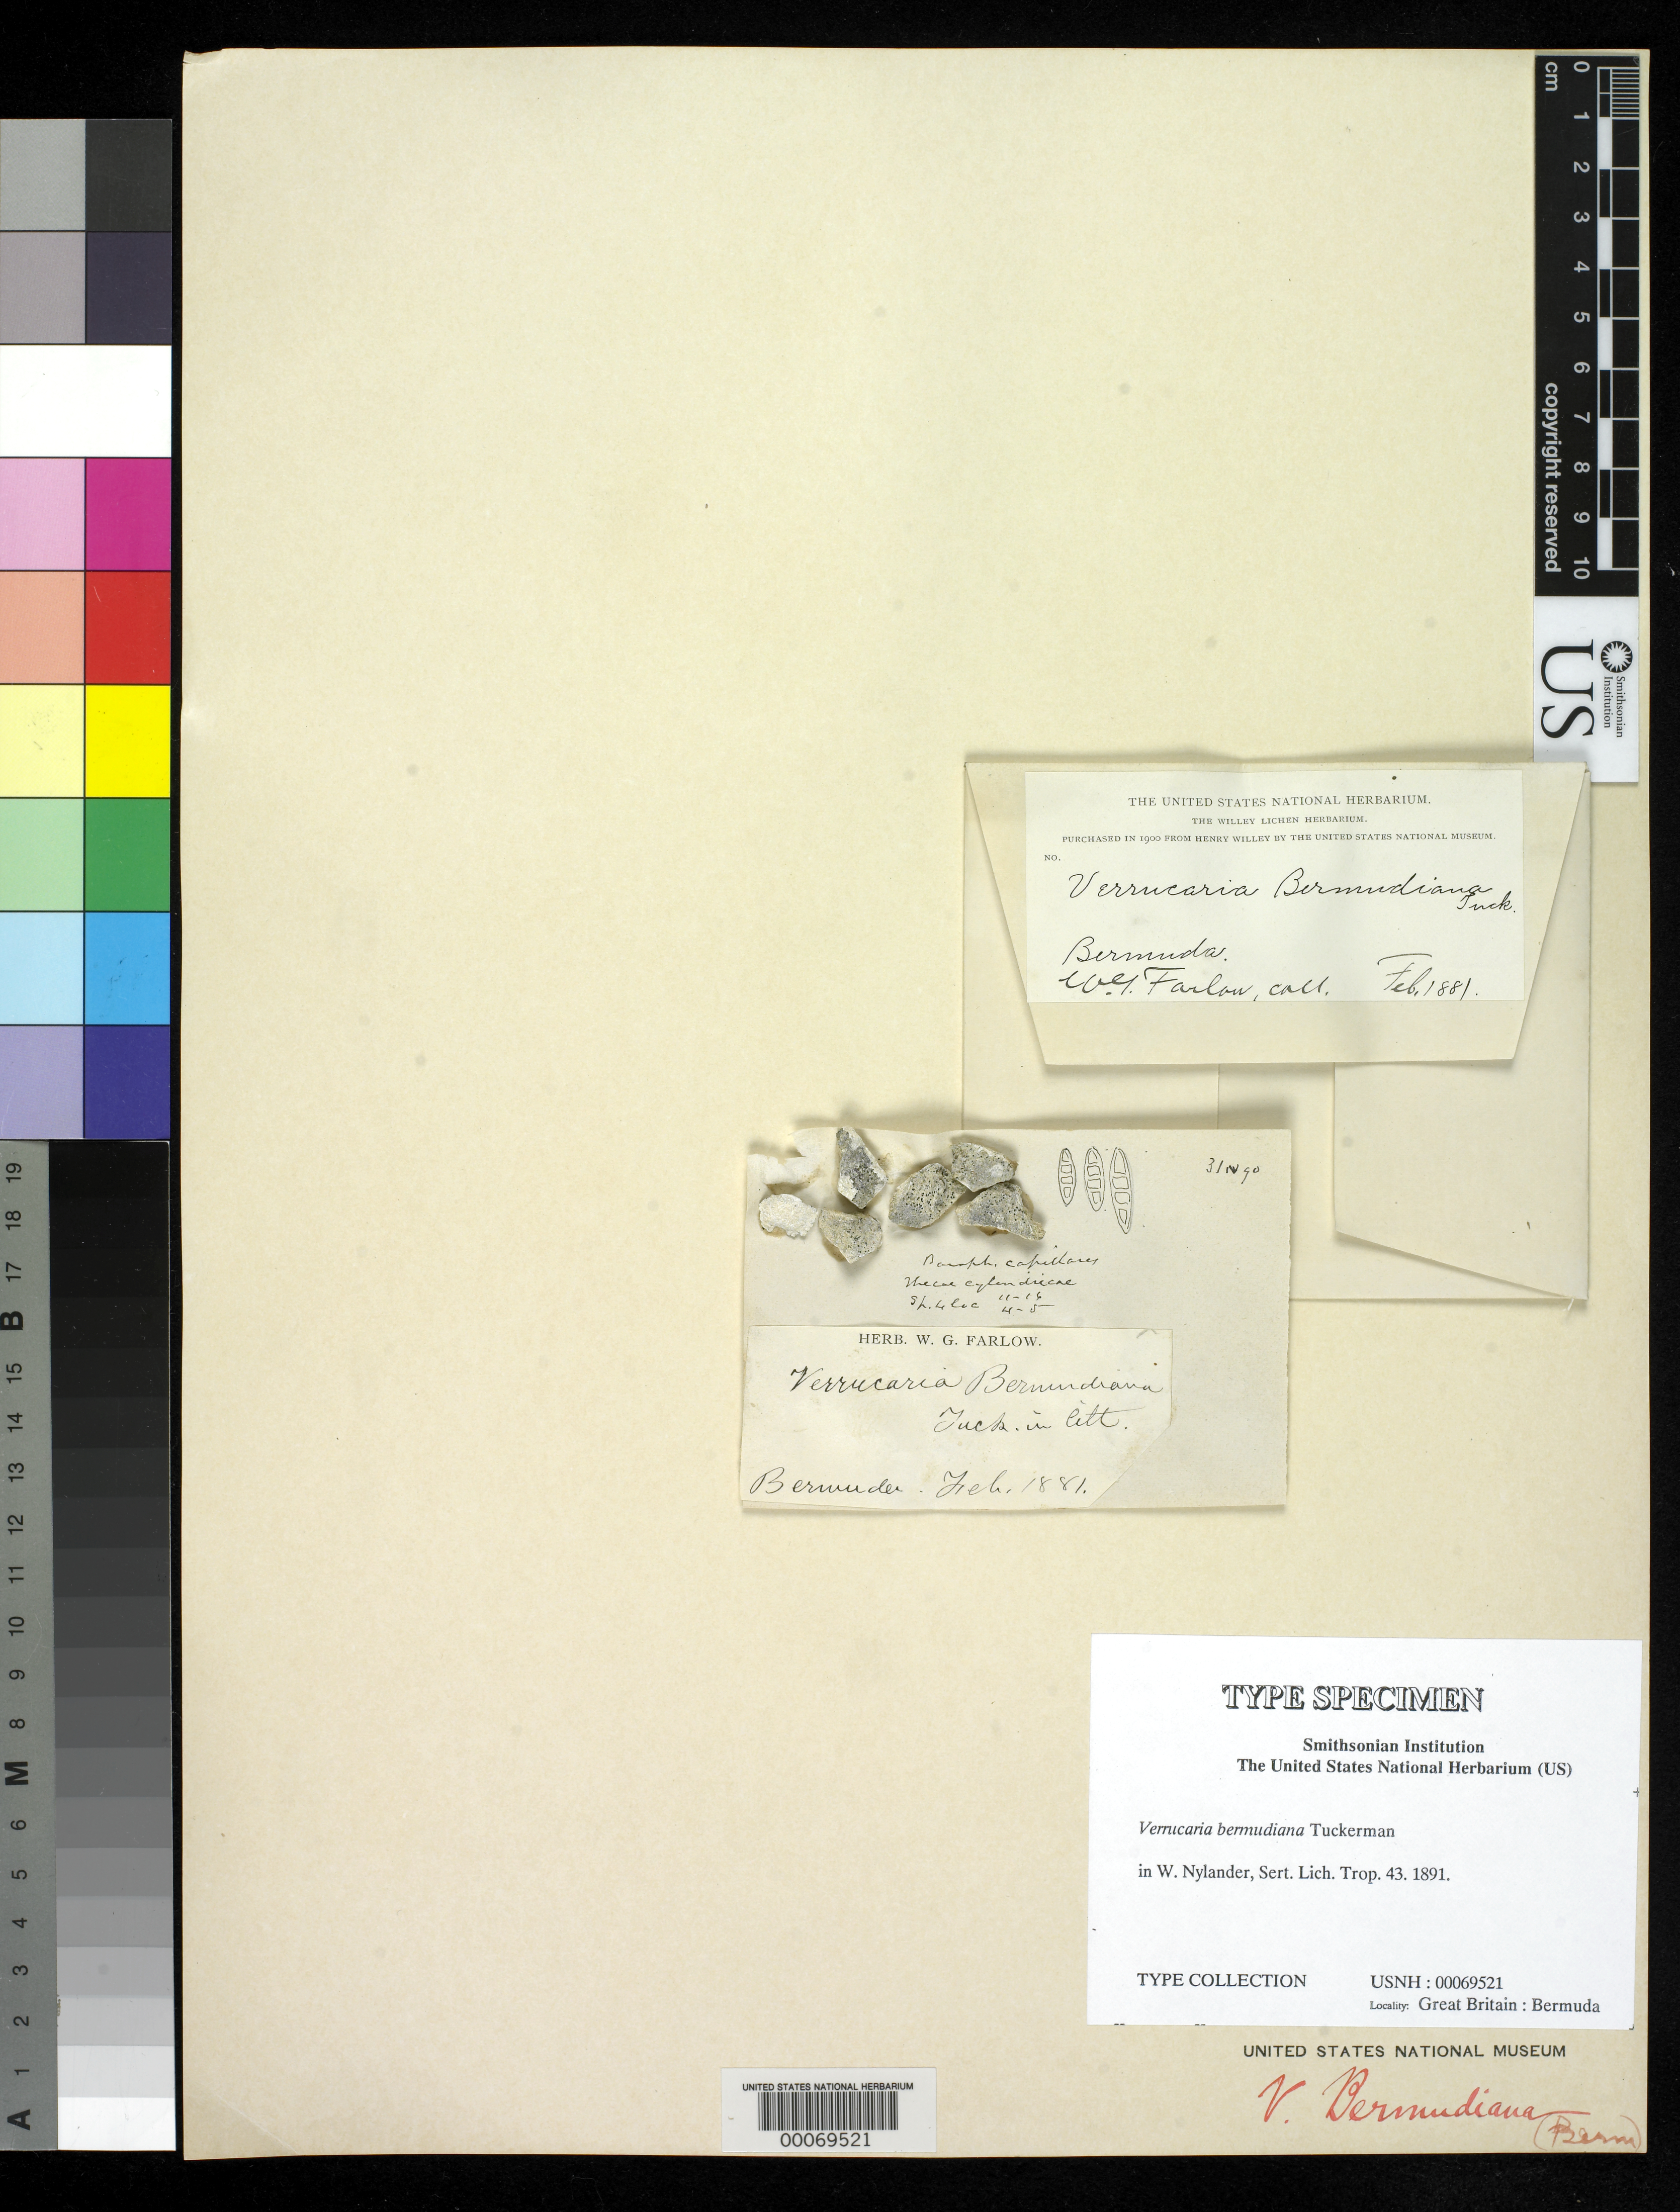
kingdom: Fungi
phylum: Ascomycota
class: Eurotiomycetes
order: Verrucariales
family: Verrucariaceae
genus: Verrucaria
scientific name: Verrucaria bermudiana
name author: Tuck. in Nyl.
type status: Type Collection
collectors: W. G. Farlow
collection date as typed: Feb 1881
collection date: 1881-02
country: Bermuda